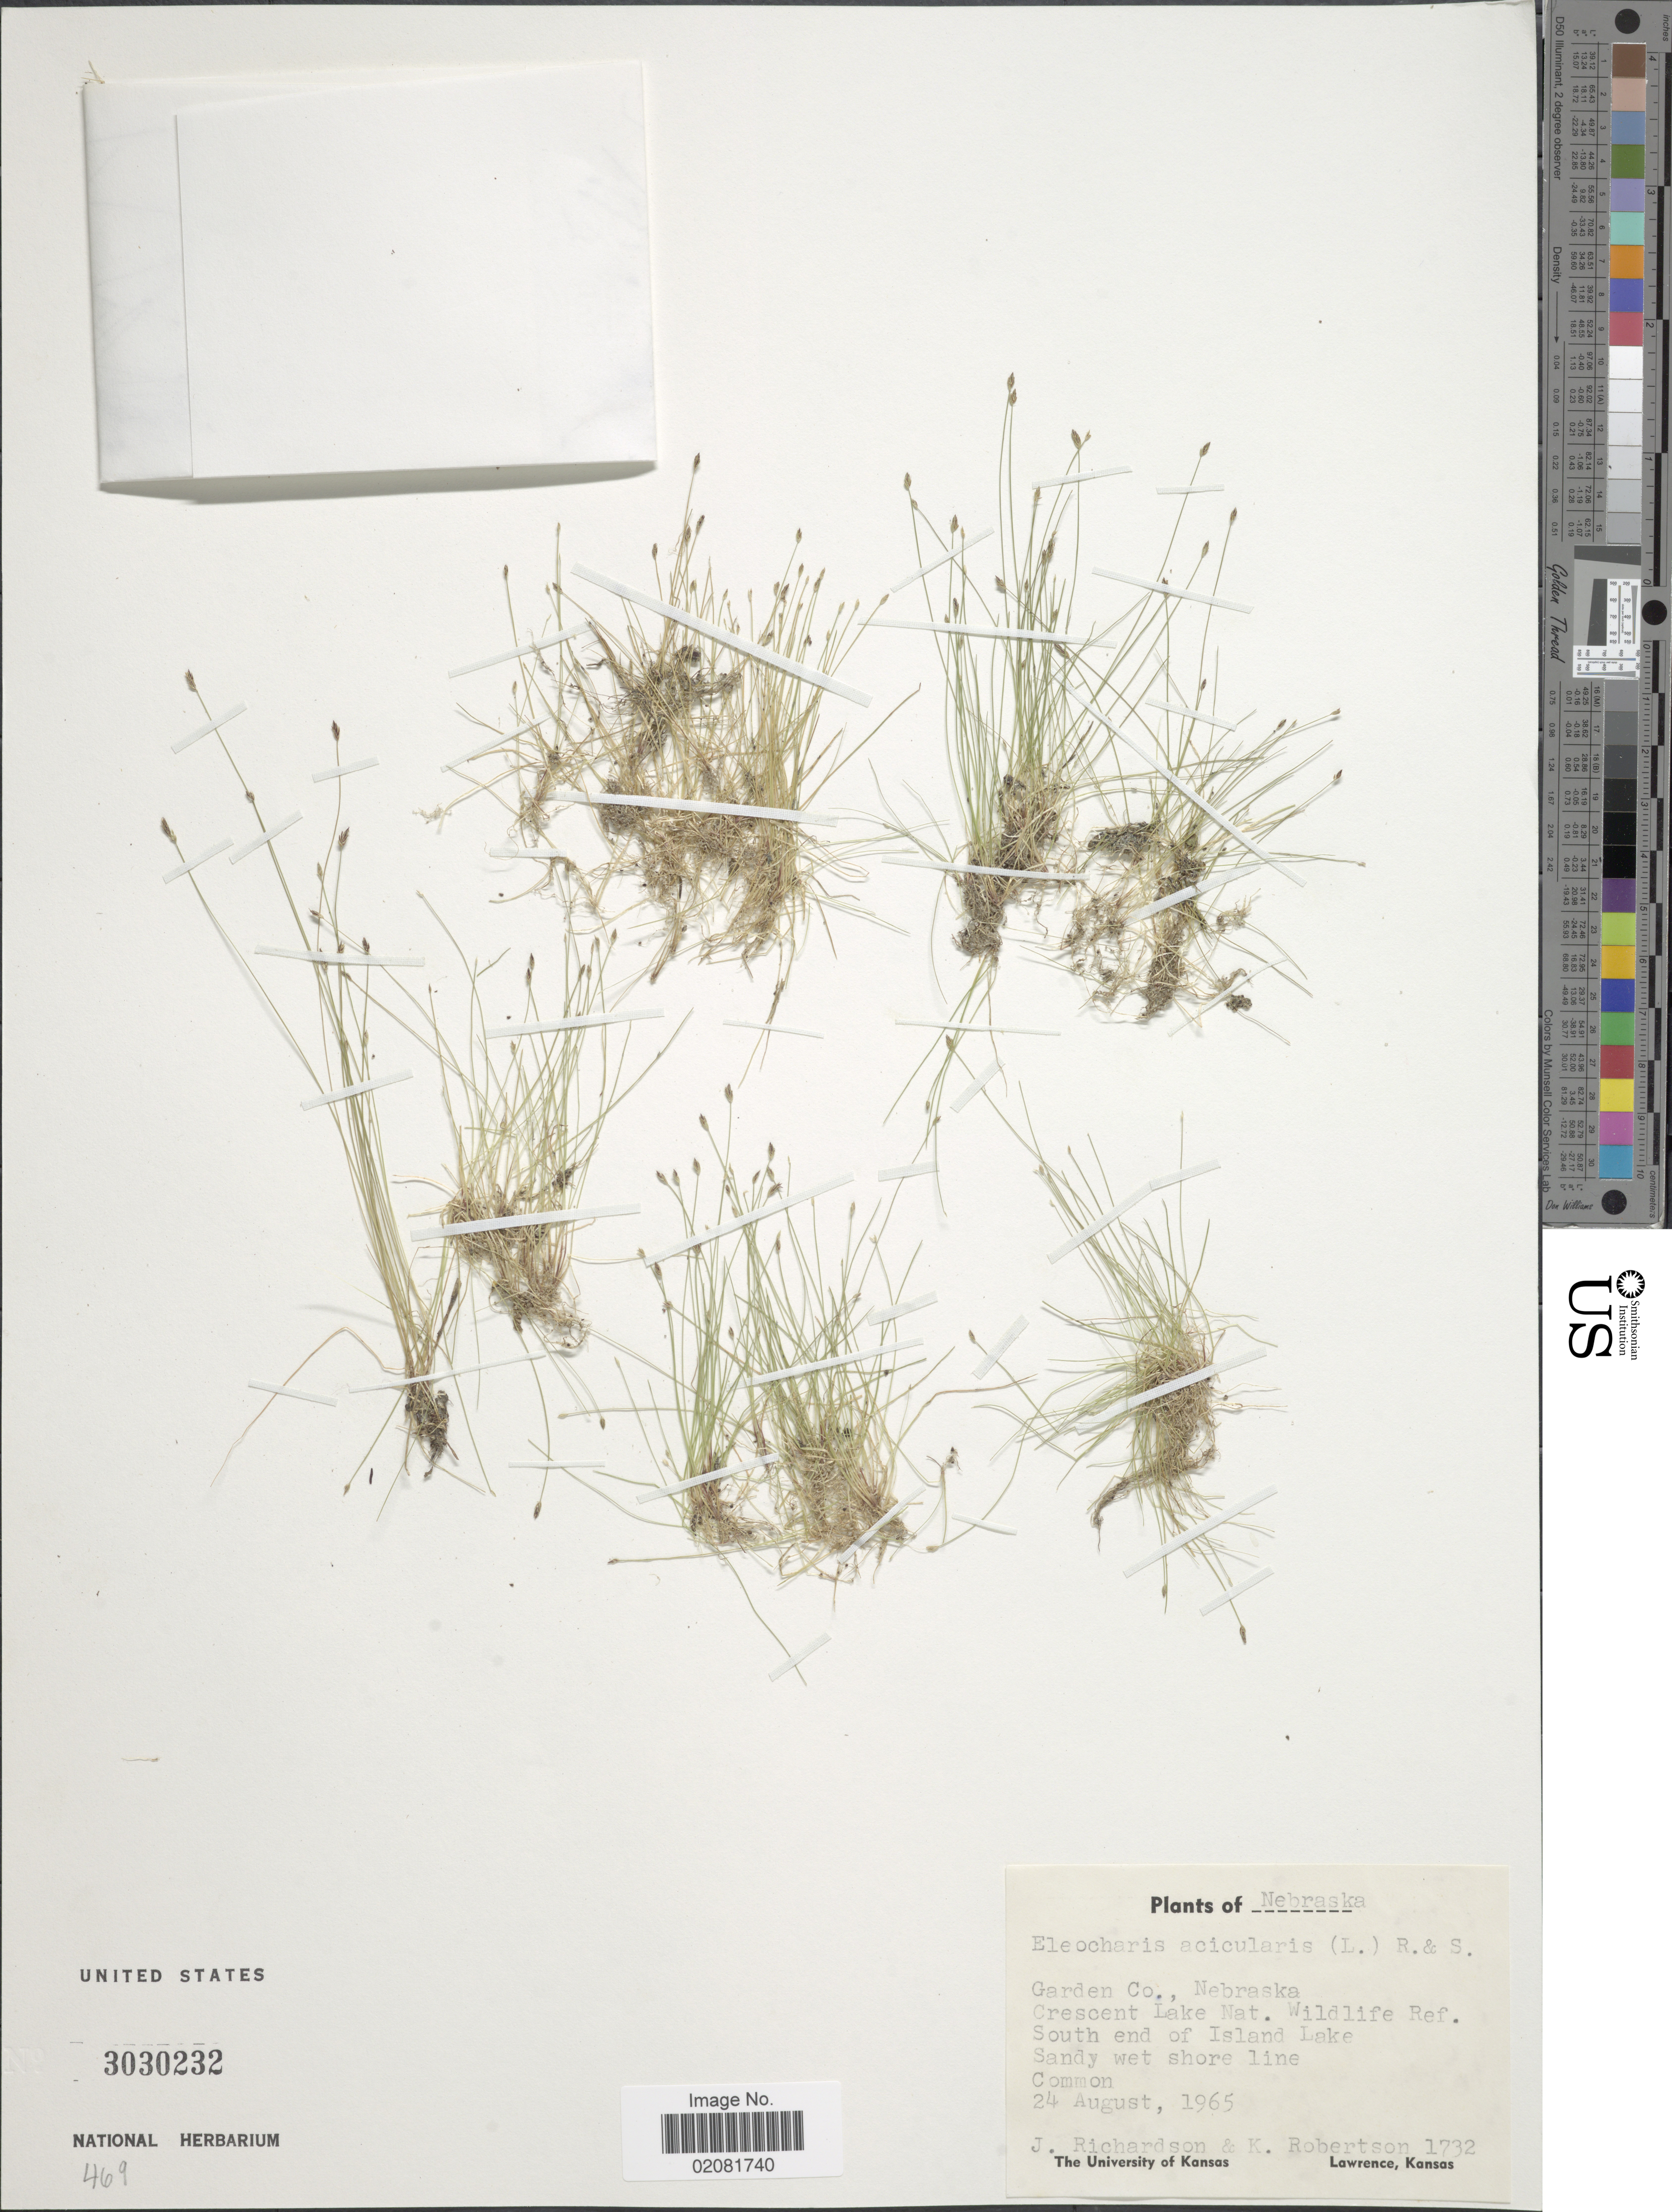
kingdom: Plantae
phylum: Tracheophyta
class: Liliopsida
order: Poales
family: Cyperaceae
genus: Eleocharis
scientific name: Eleocharis acicularis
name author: (L.) Roem. & Schult.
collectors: J. Richardson & K. Robertson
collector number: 1732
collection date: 1965-08-24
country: United States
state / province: Nebraska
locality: Garden Co. Crescent Lake Nat. Wildlife Ref. South end of Island Lake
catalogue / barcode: US 3030232